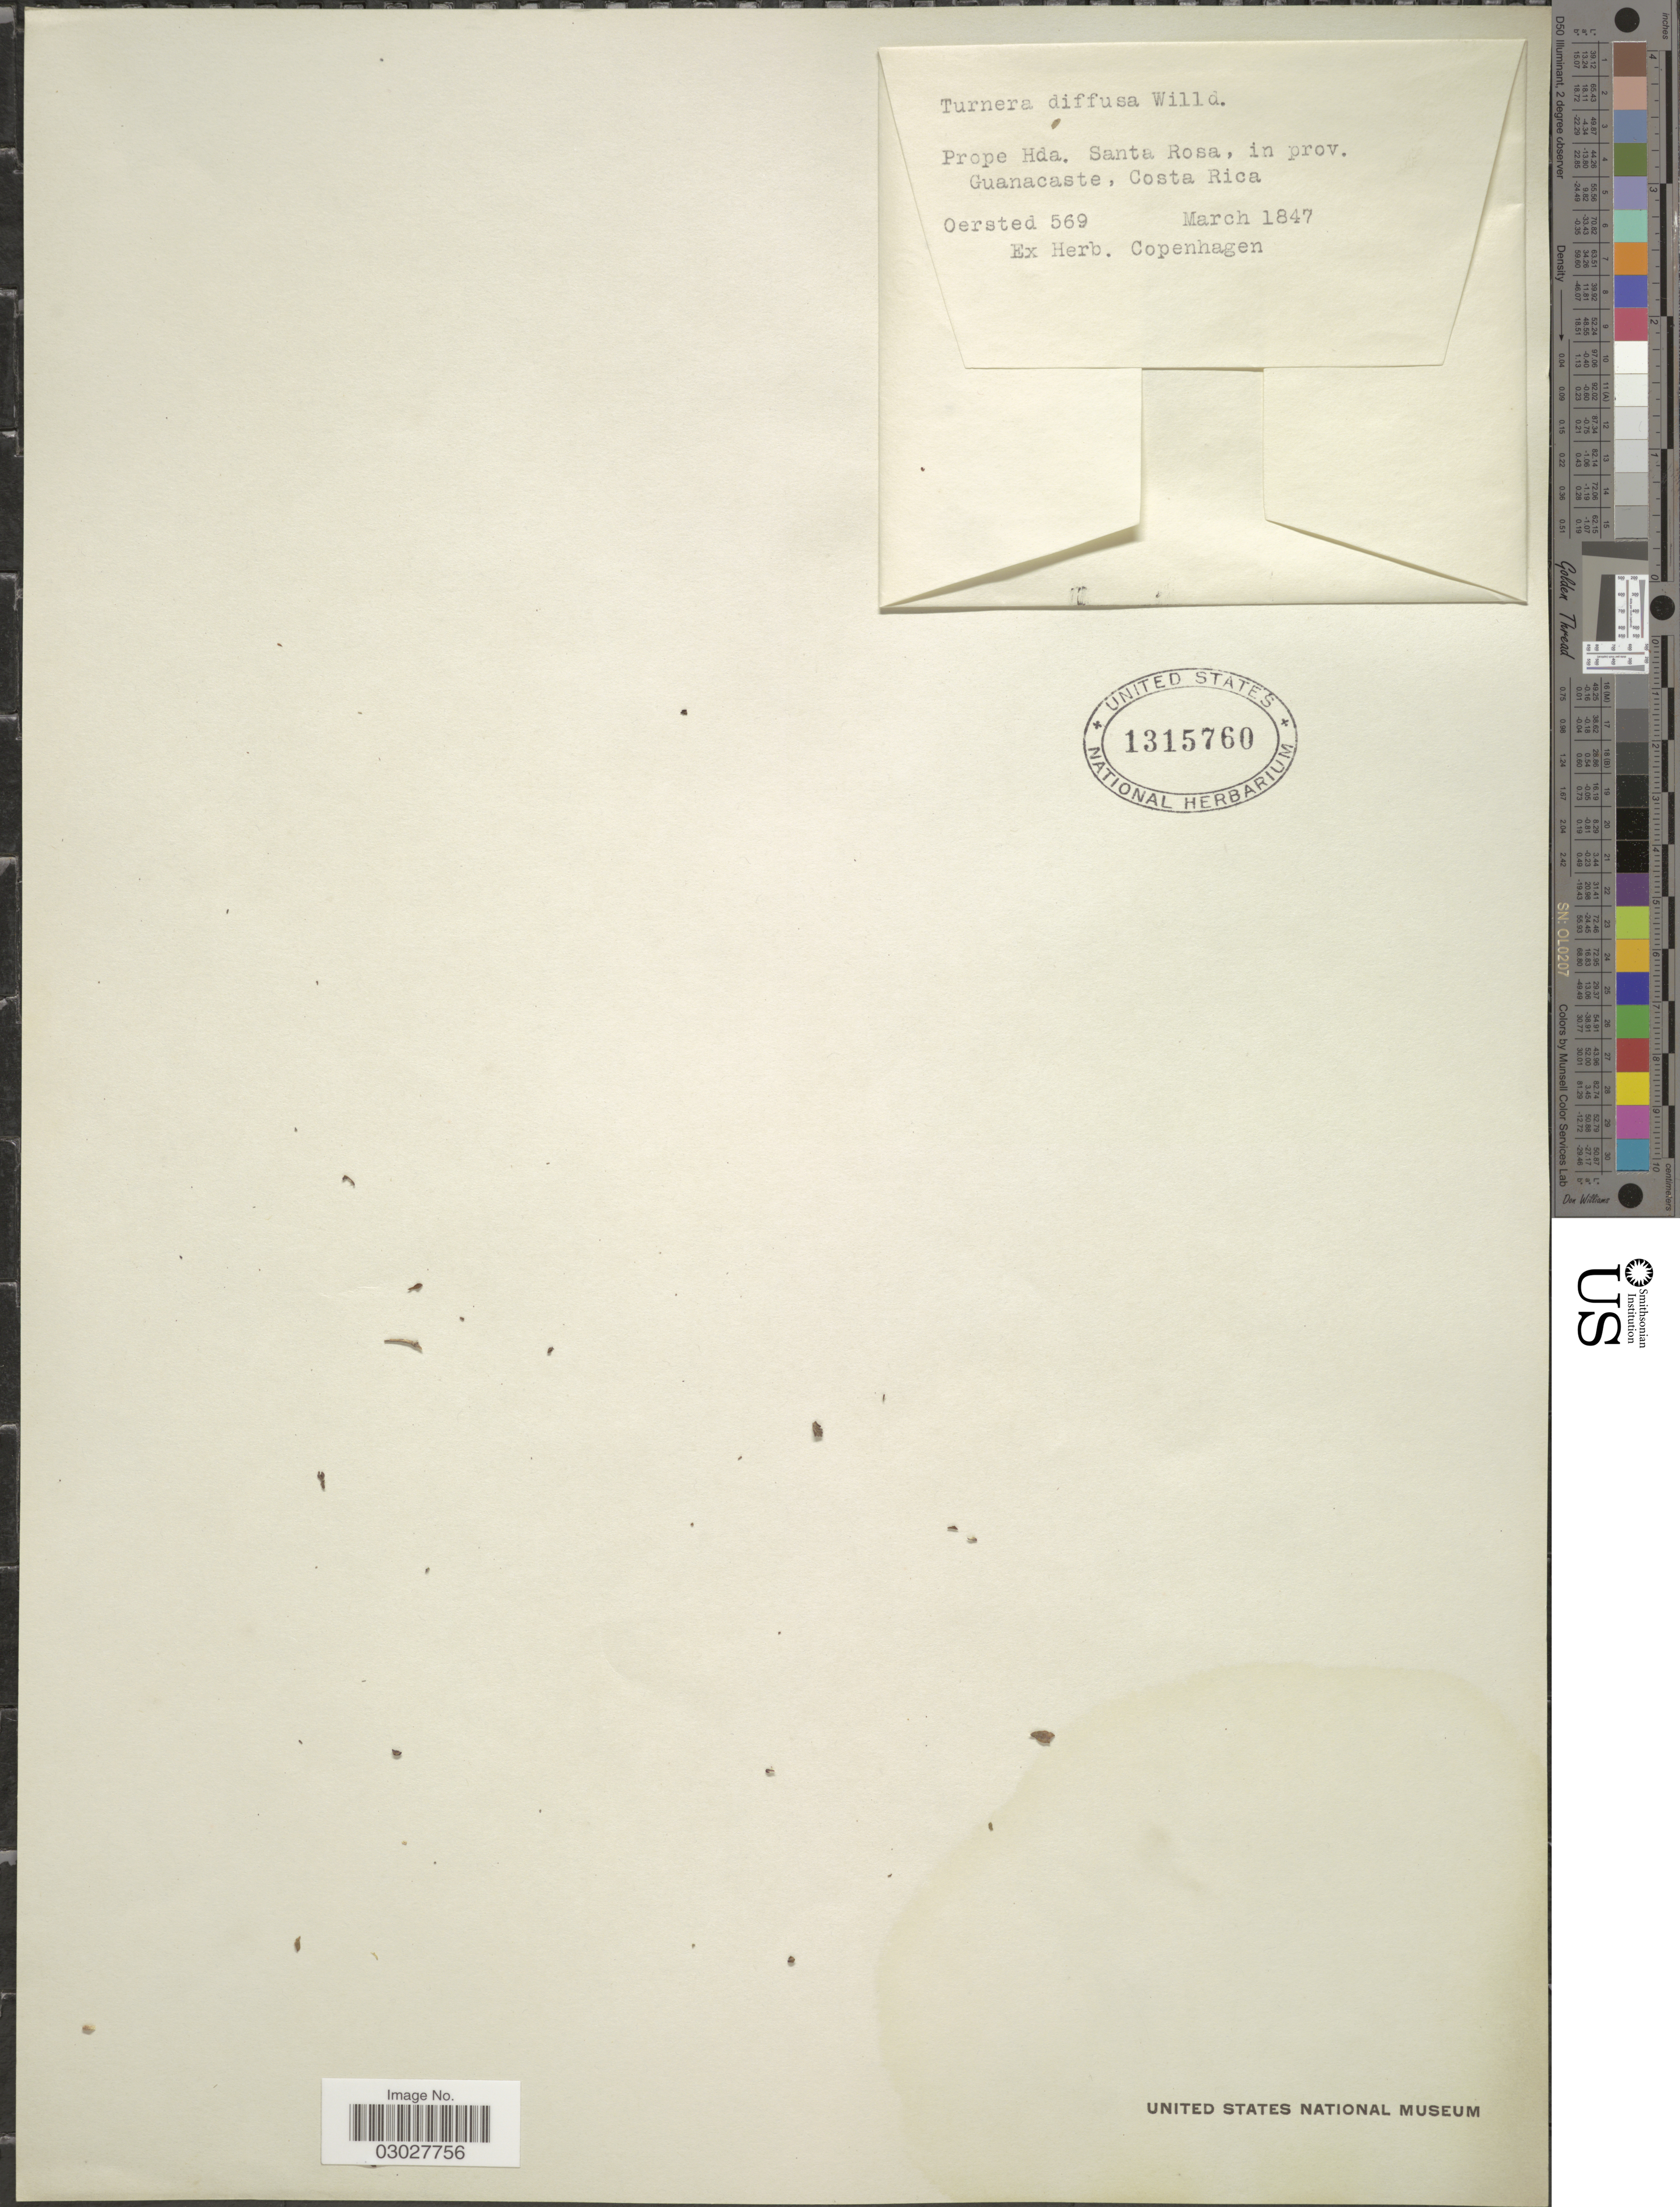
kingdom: Plantae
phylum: Tracheophyta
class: Magnoliopsida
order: Malpighiales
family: Turneraceae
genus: Turnera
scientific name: Turnera diffusa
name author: Willd. ex Schult.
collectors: Oersted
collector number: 569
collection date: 1847-03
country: Costa Rica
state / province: Guanacaste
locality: Prope Hda. Santa Rosa.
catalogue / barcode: US 1315760